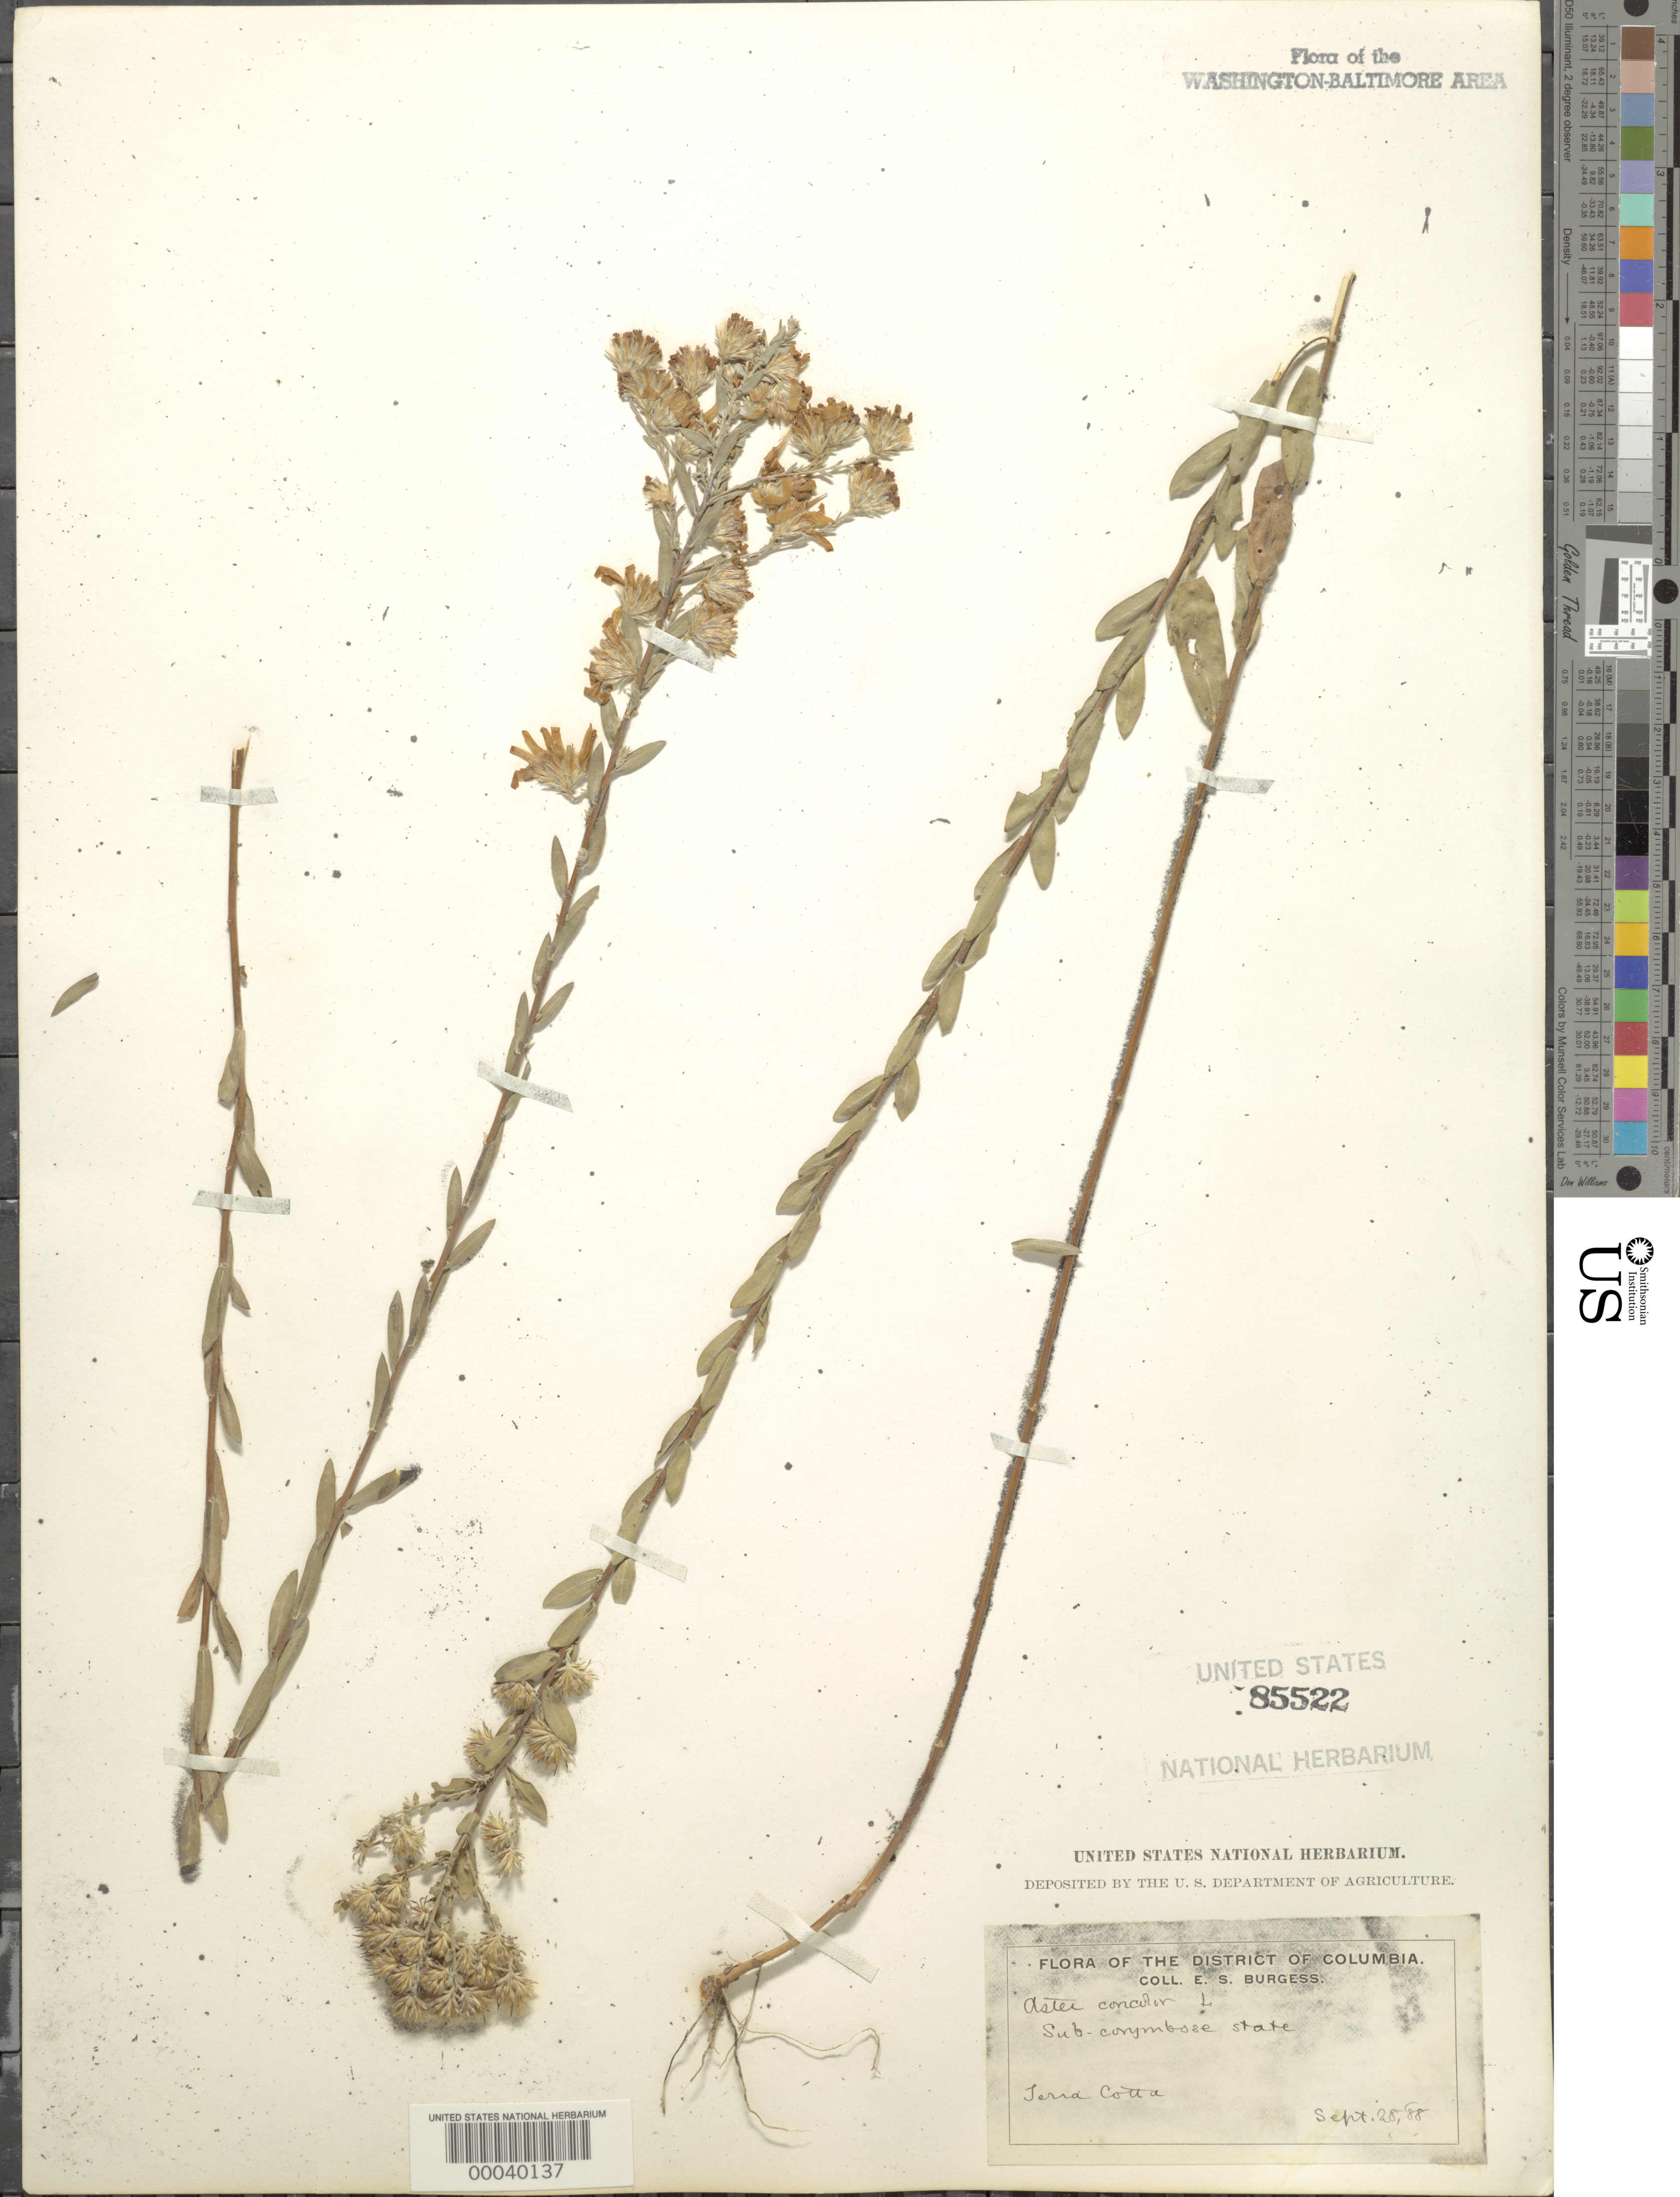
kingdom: Plantae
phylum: Tracheophyta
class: Magnoliopsida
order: Asterales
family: Asteraceae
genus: Symphyotrichum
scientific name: Symphyotrichum concolor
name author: (L.) G.L. Nesom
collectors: E. Burgess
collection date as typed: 28 Sep 1888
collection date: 1888-09-28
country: United States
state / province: District of Columbia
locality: Terra Cotta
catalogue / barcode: US 85522